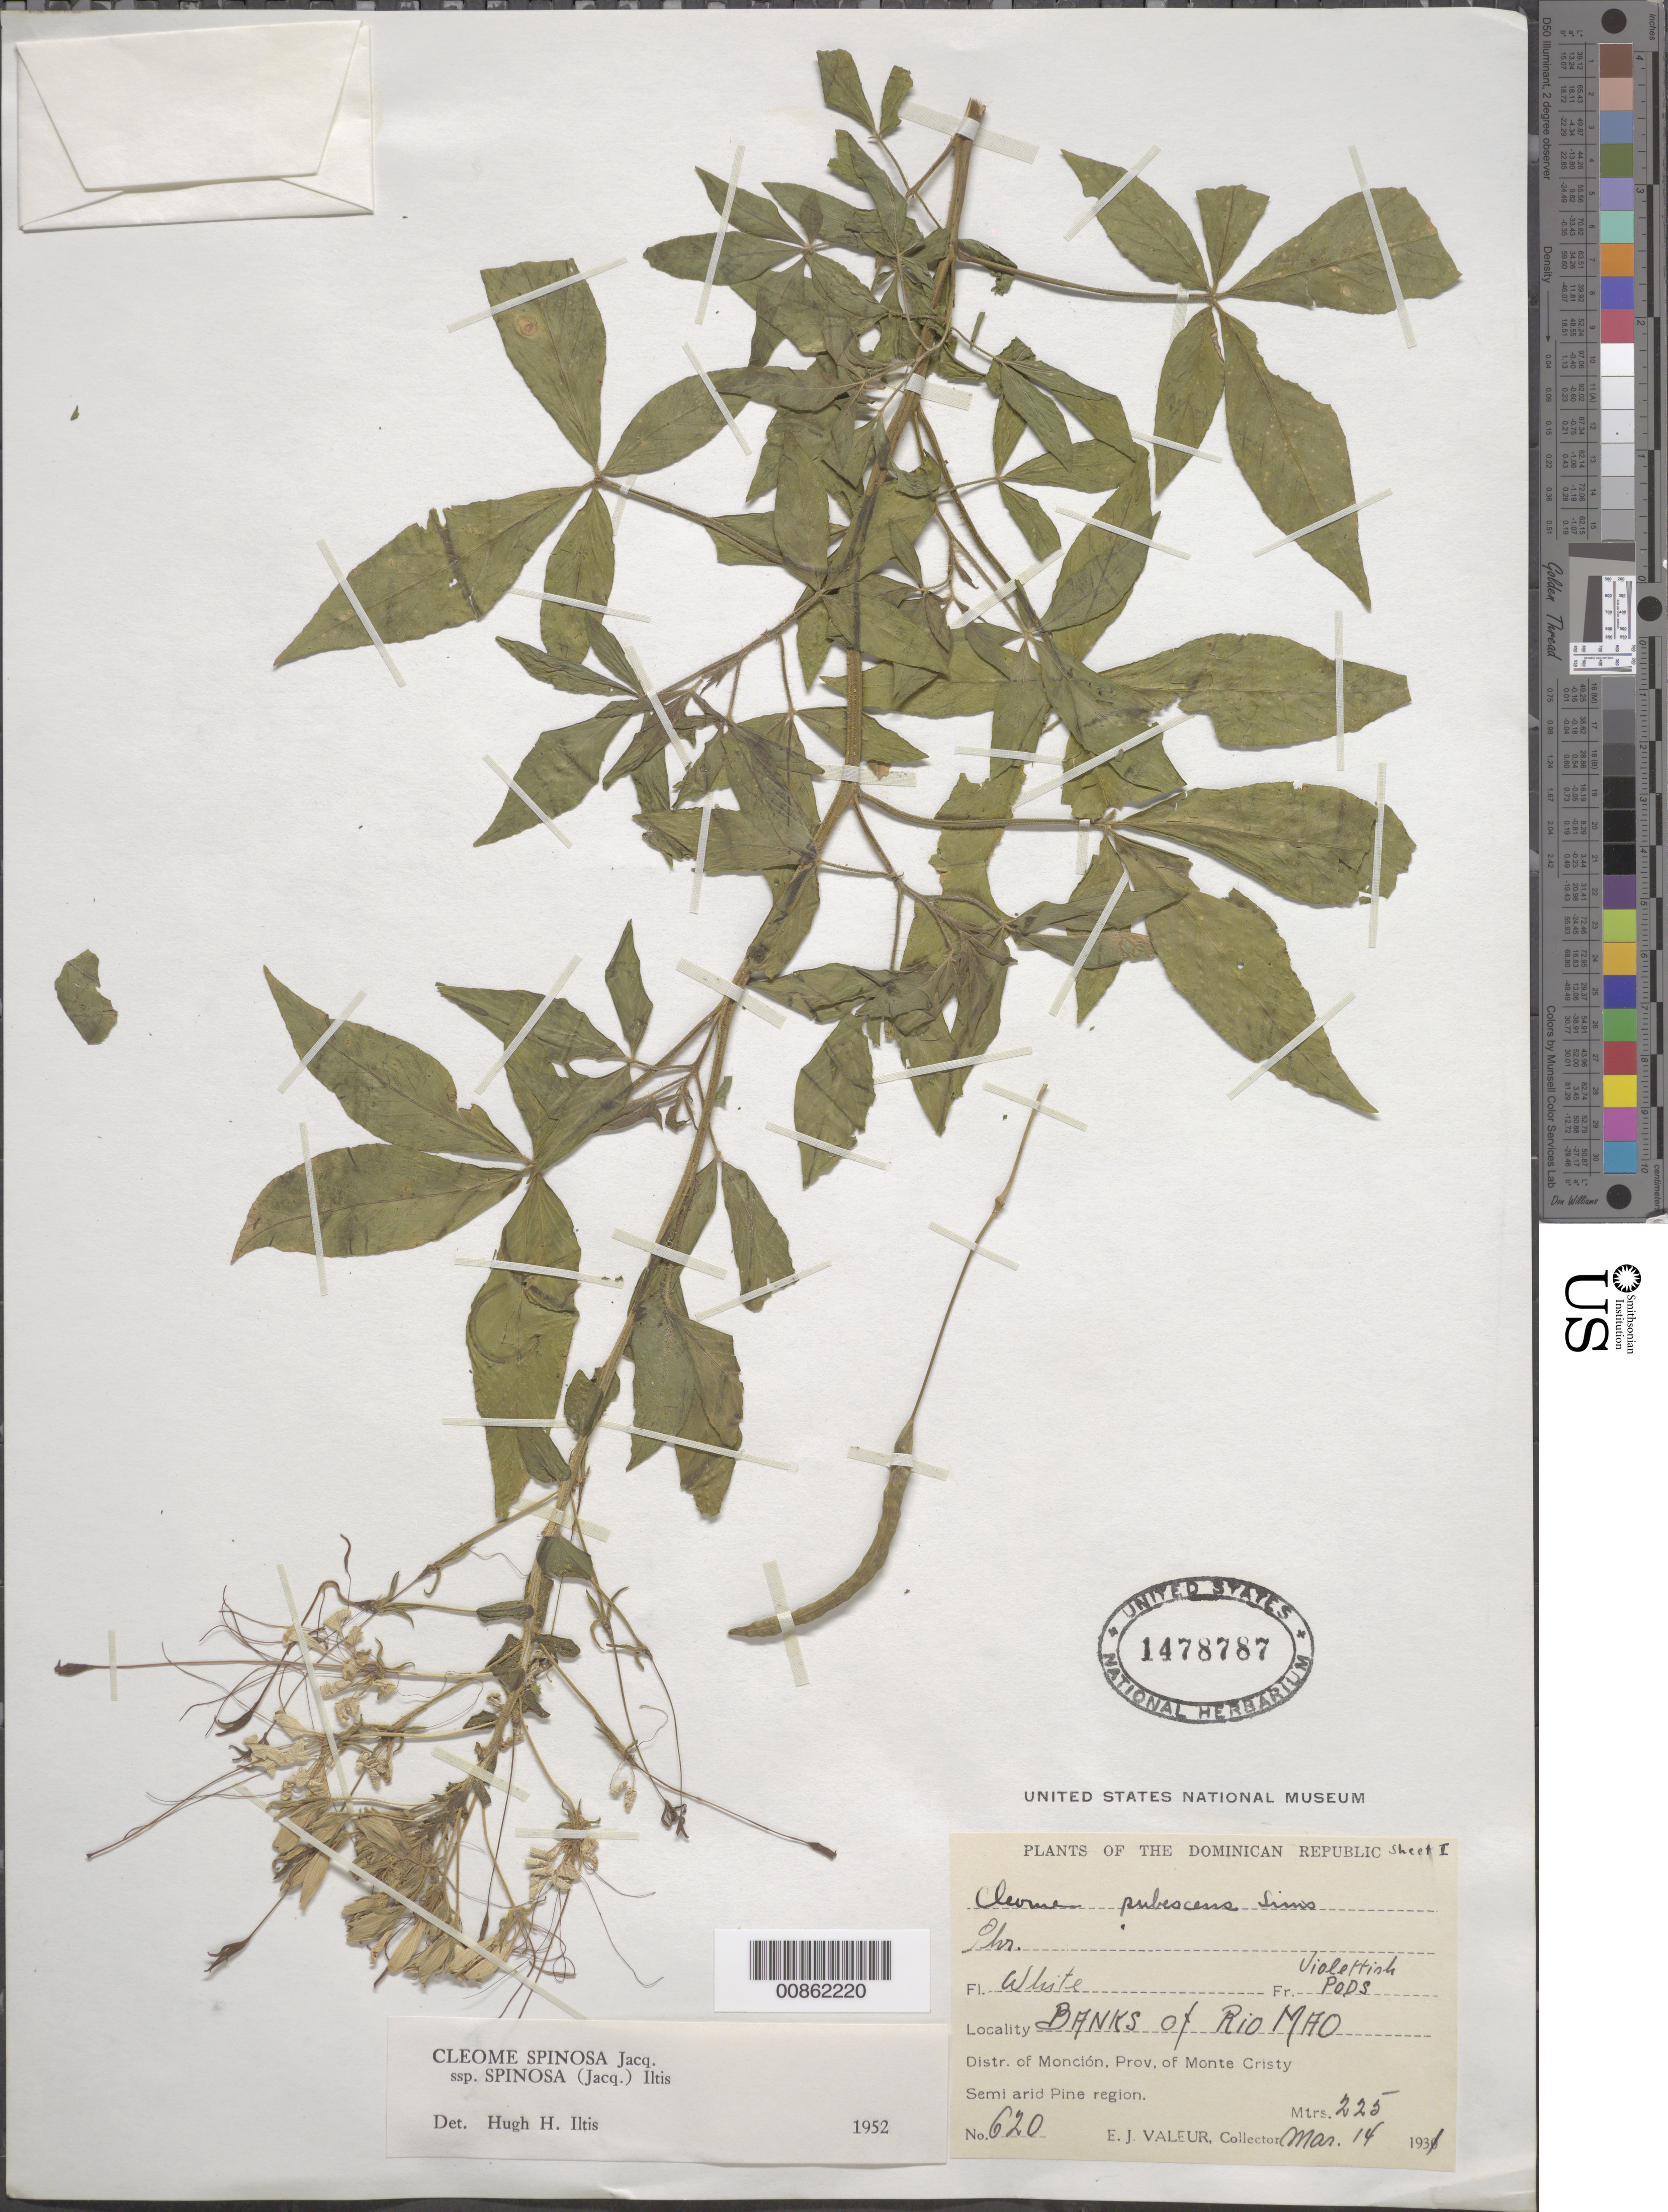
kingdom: Plantae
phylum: Tracheophyta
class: Magnoliopsida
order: Brassicales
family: Cleomaceae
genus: Tarenaya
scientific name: Tarenaya spinosa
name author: (Jacq.) Raf.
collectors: E. Valeur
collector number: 620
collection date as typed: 14 Mar 1931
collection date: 1931-03-14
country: Dominican Republic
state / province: Monte Cristi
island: Hispaniola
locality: Banks of Río Mao. Distr. of Monción.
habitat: Banks of river. Semi arid Pine region.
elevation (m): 225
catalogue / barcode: US 1478787